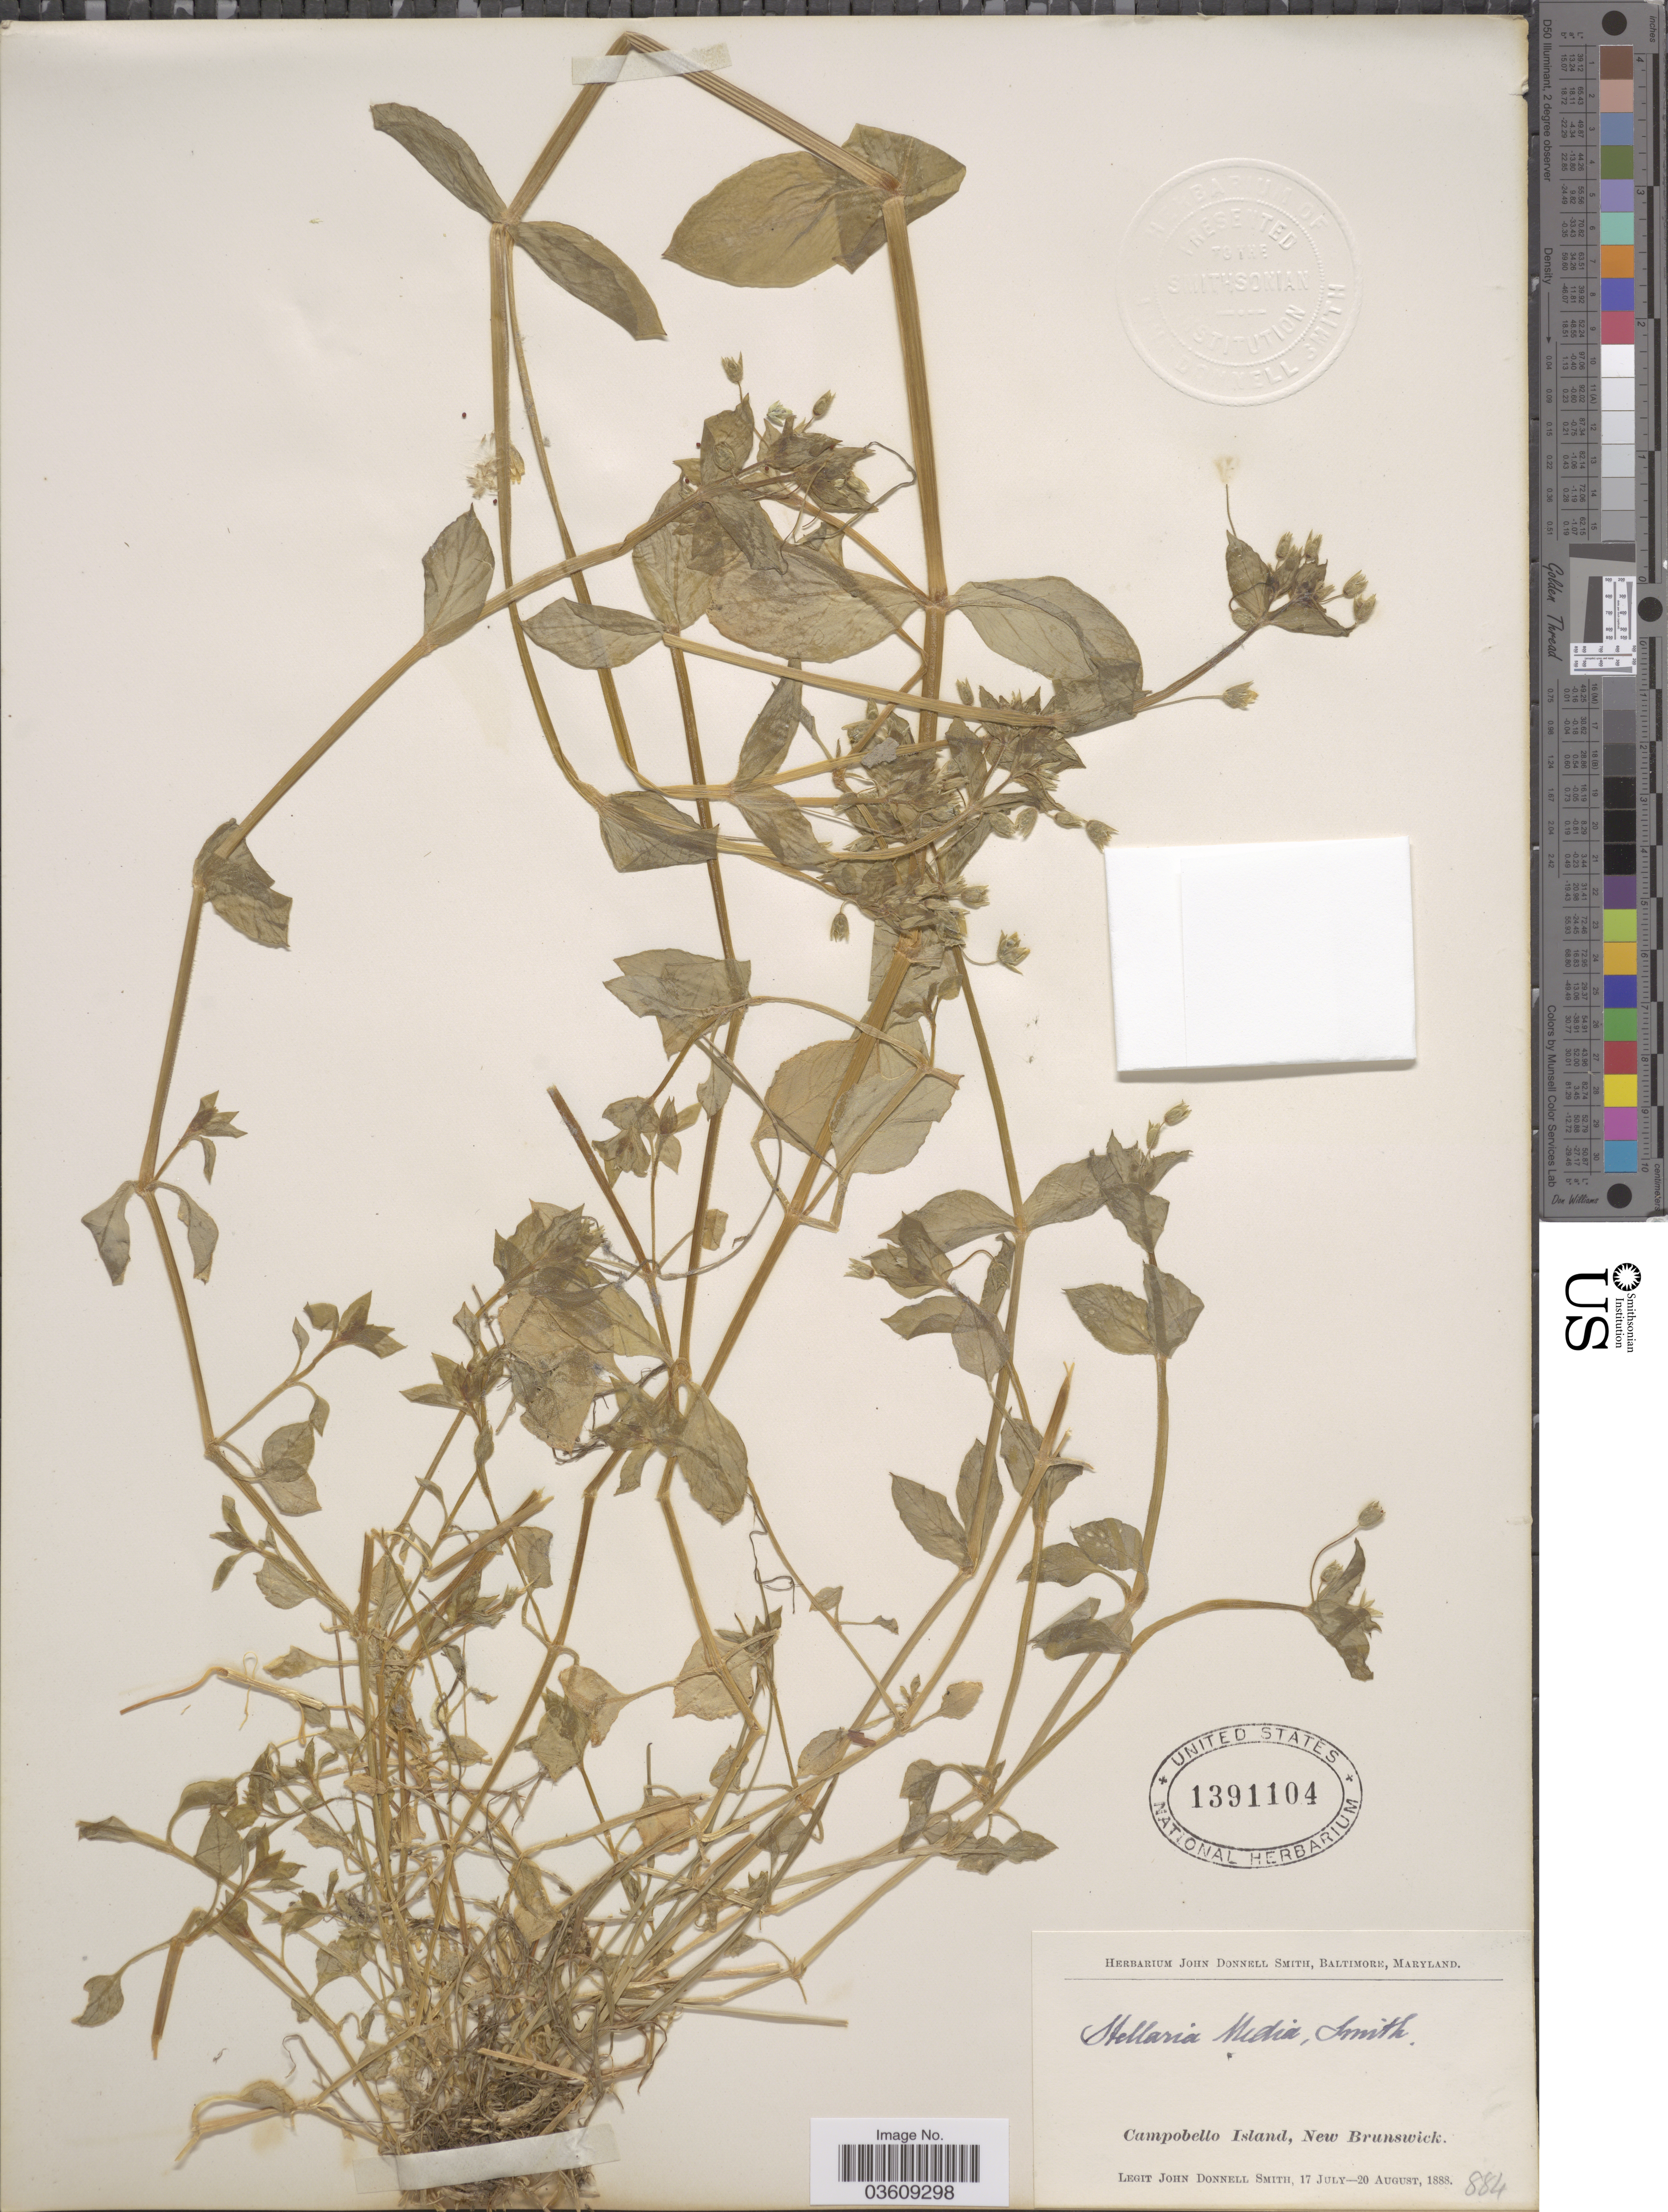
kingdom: Plantae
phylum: Tracheophyta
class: Magnoliopsida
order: Caryophyllales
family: Caryophyllaceae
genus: Stellaria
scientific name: Stellaria media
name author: (L.) Vill.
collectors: J. Donnell Smith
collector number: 884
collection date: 1888-07-17/1888-08-20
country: Canada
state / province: New Brunswick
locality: Campobello Island.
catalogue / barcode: US 1391104